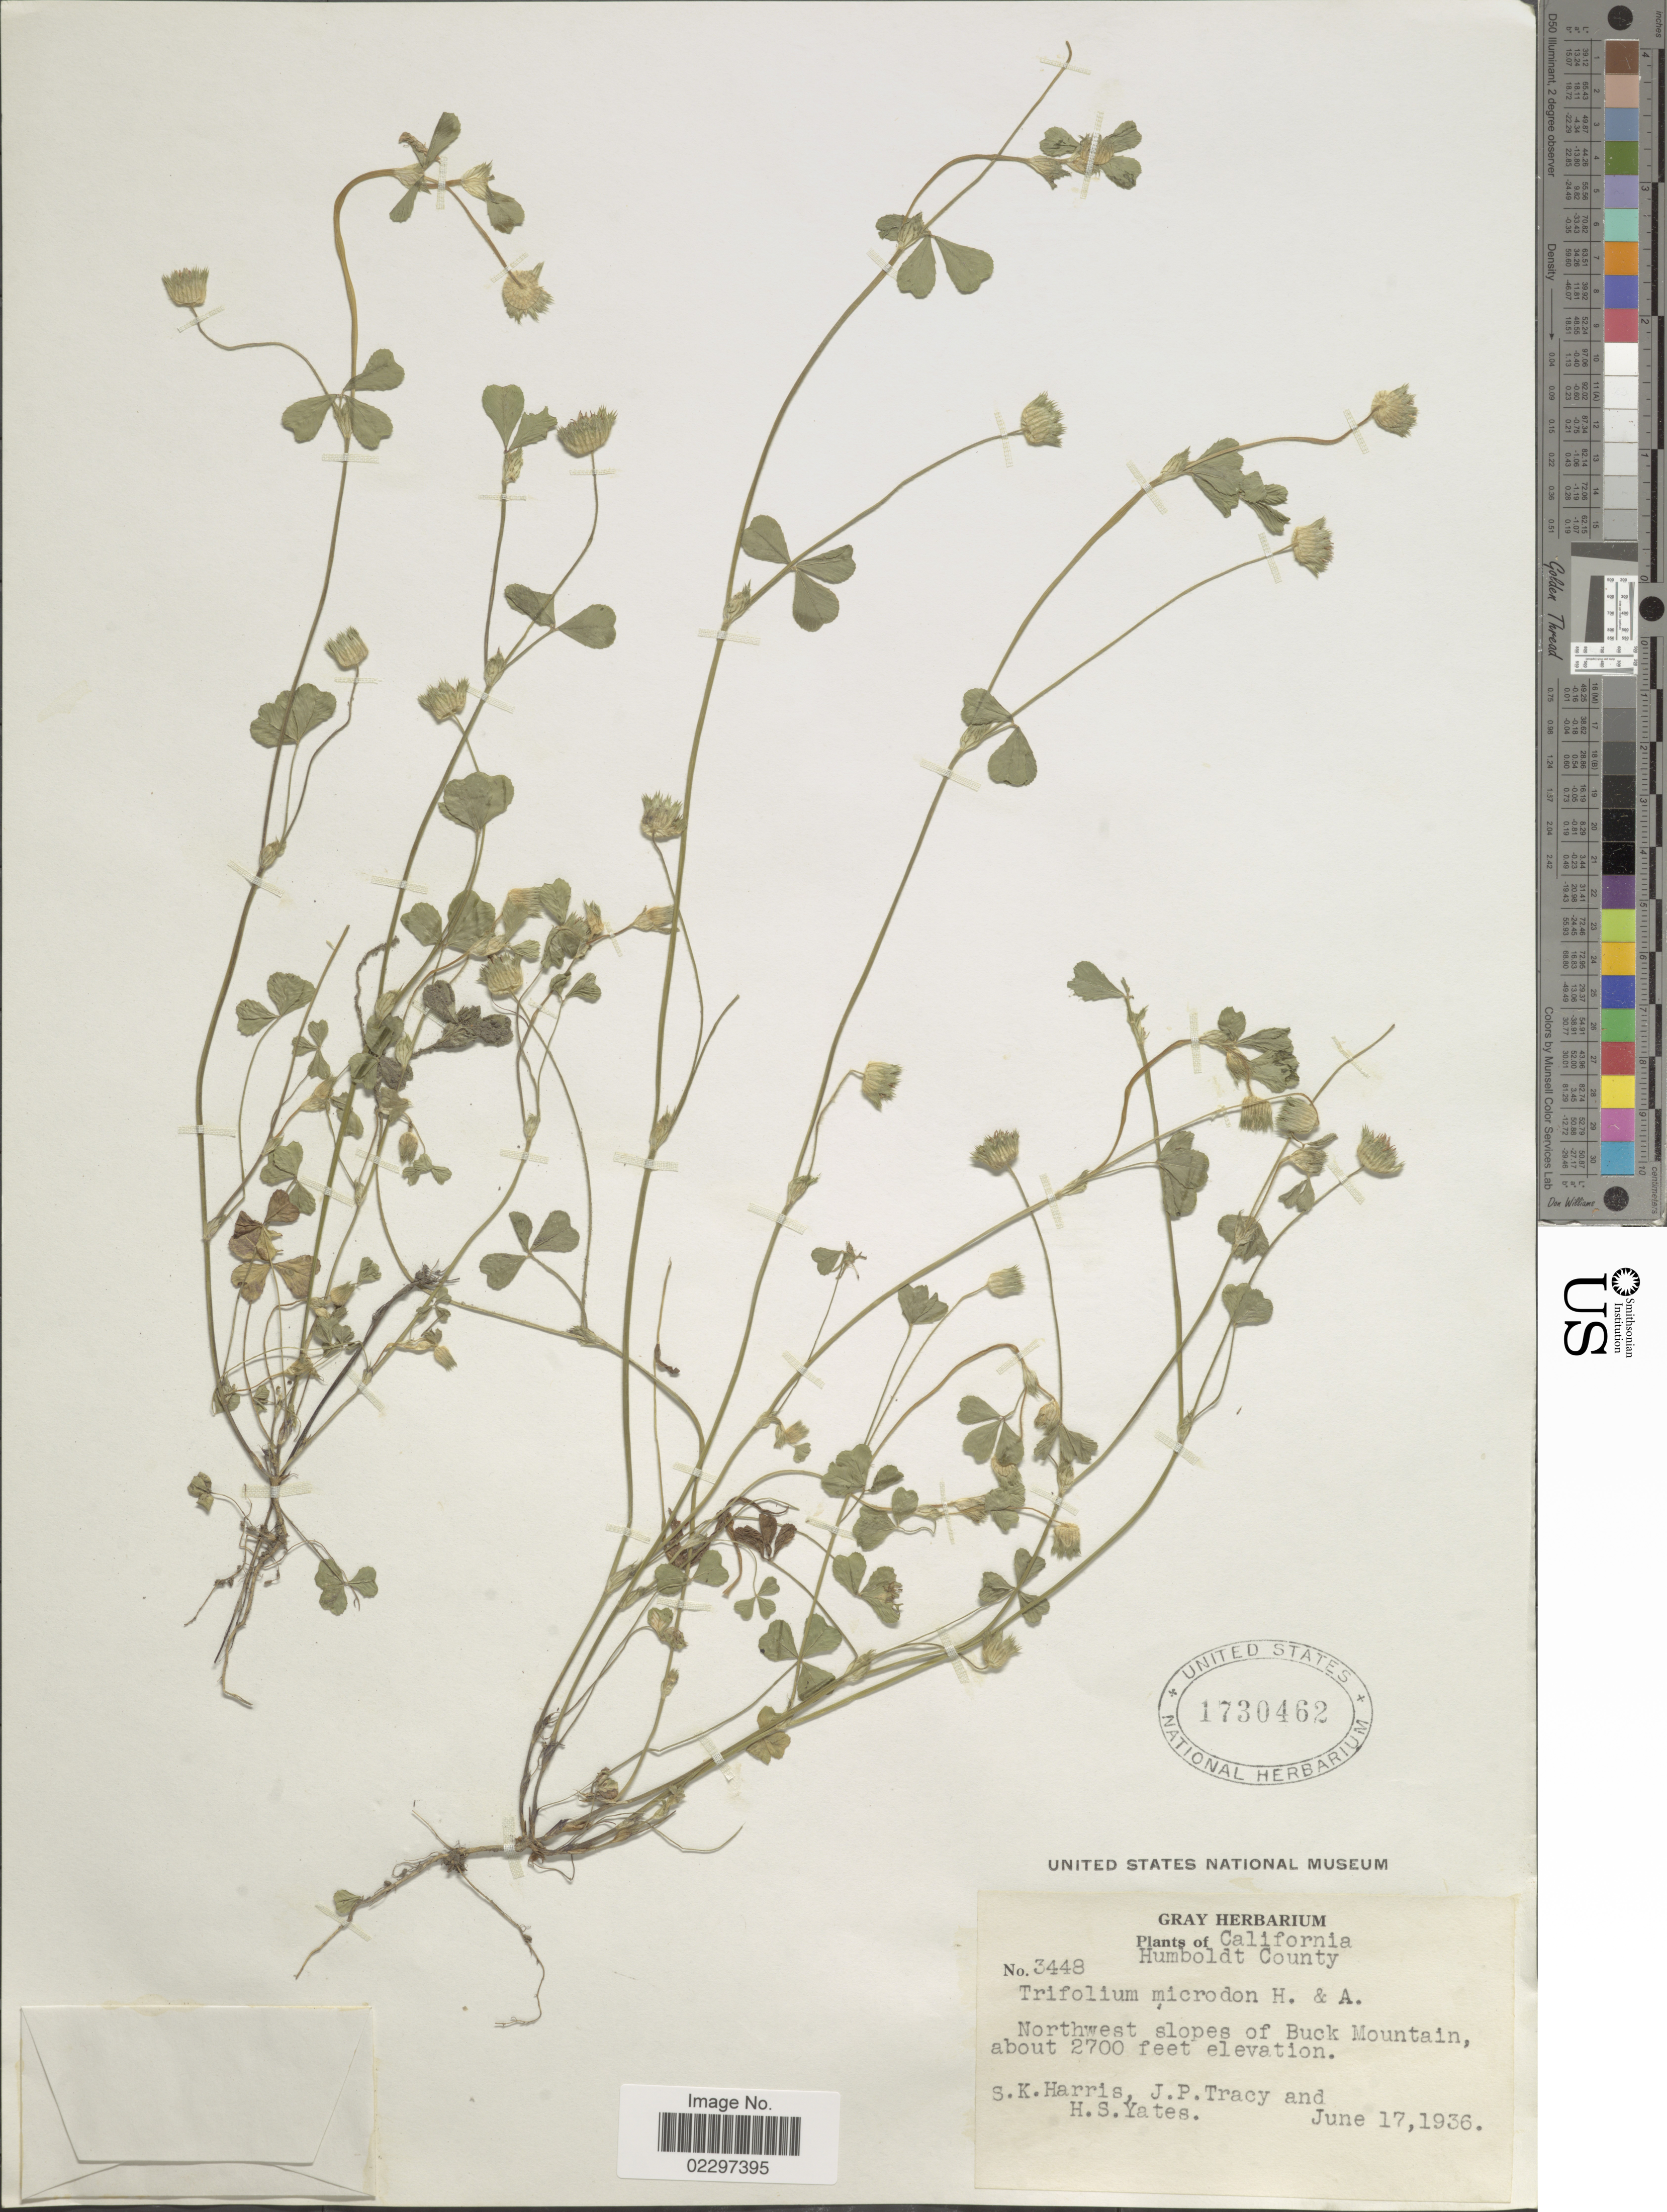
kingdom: Plantae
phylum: Tracheophyta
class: Magnoliopsida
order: Fabales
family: Fabaceae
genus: Trifolium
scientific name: Trifolium microdon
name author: Hook. & Arn.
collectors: S. K. Harris, J. Tracy & H. S. Yates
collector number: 3448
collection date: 1936-06-17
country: United States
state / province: California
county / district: Humboldt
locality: Humboldt County. Northwest slopes of Buck Mountain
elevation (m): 823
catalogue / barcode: US 1730462